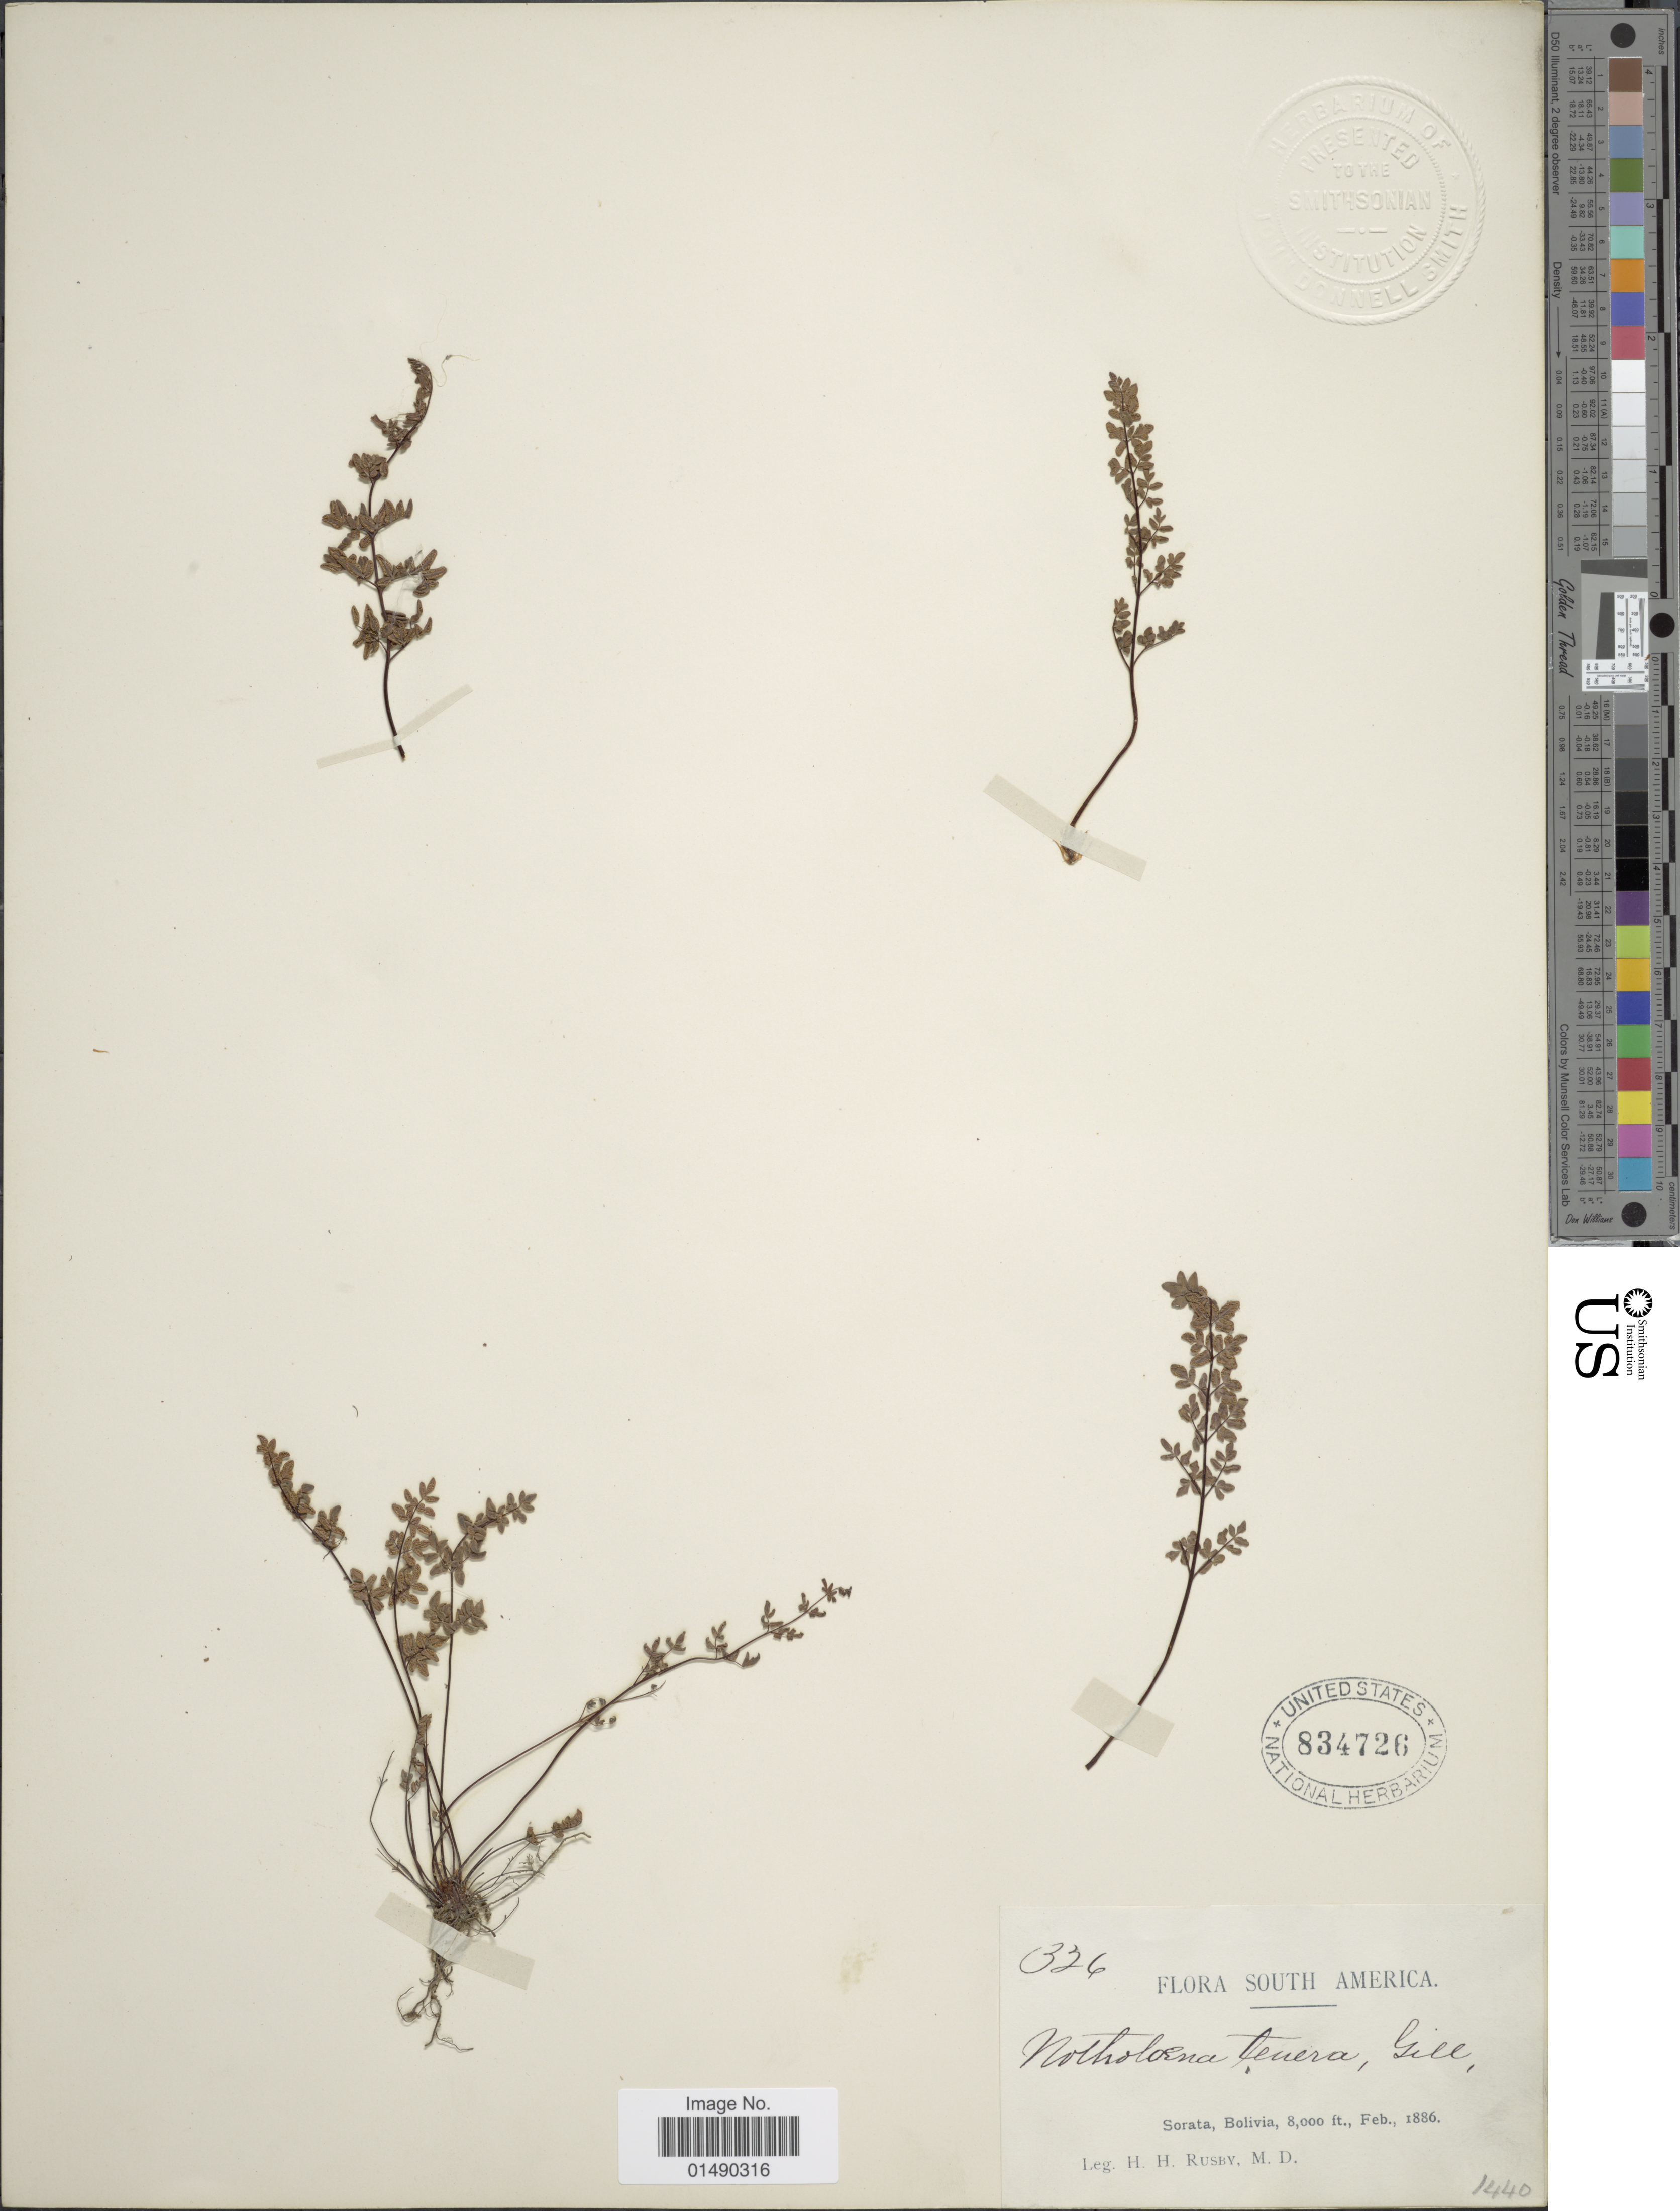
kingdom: Plantae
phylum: Tracheophyta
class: Polypodiopsida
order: Polypodiales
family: Pteridaceae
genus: Argyrochosma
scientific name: Argyrochosma nivea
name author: (Poir.) Windham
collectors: H. H. Rusby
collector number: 326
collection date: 1886-02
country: Bolivia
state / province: La Páz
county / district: Larecaja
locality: Sorata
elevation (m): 2438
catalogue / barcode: US 834726